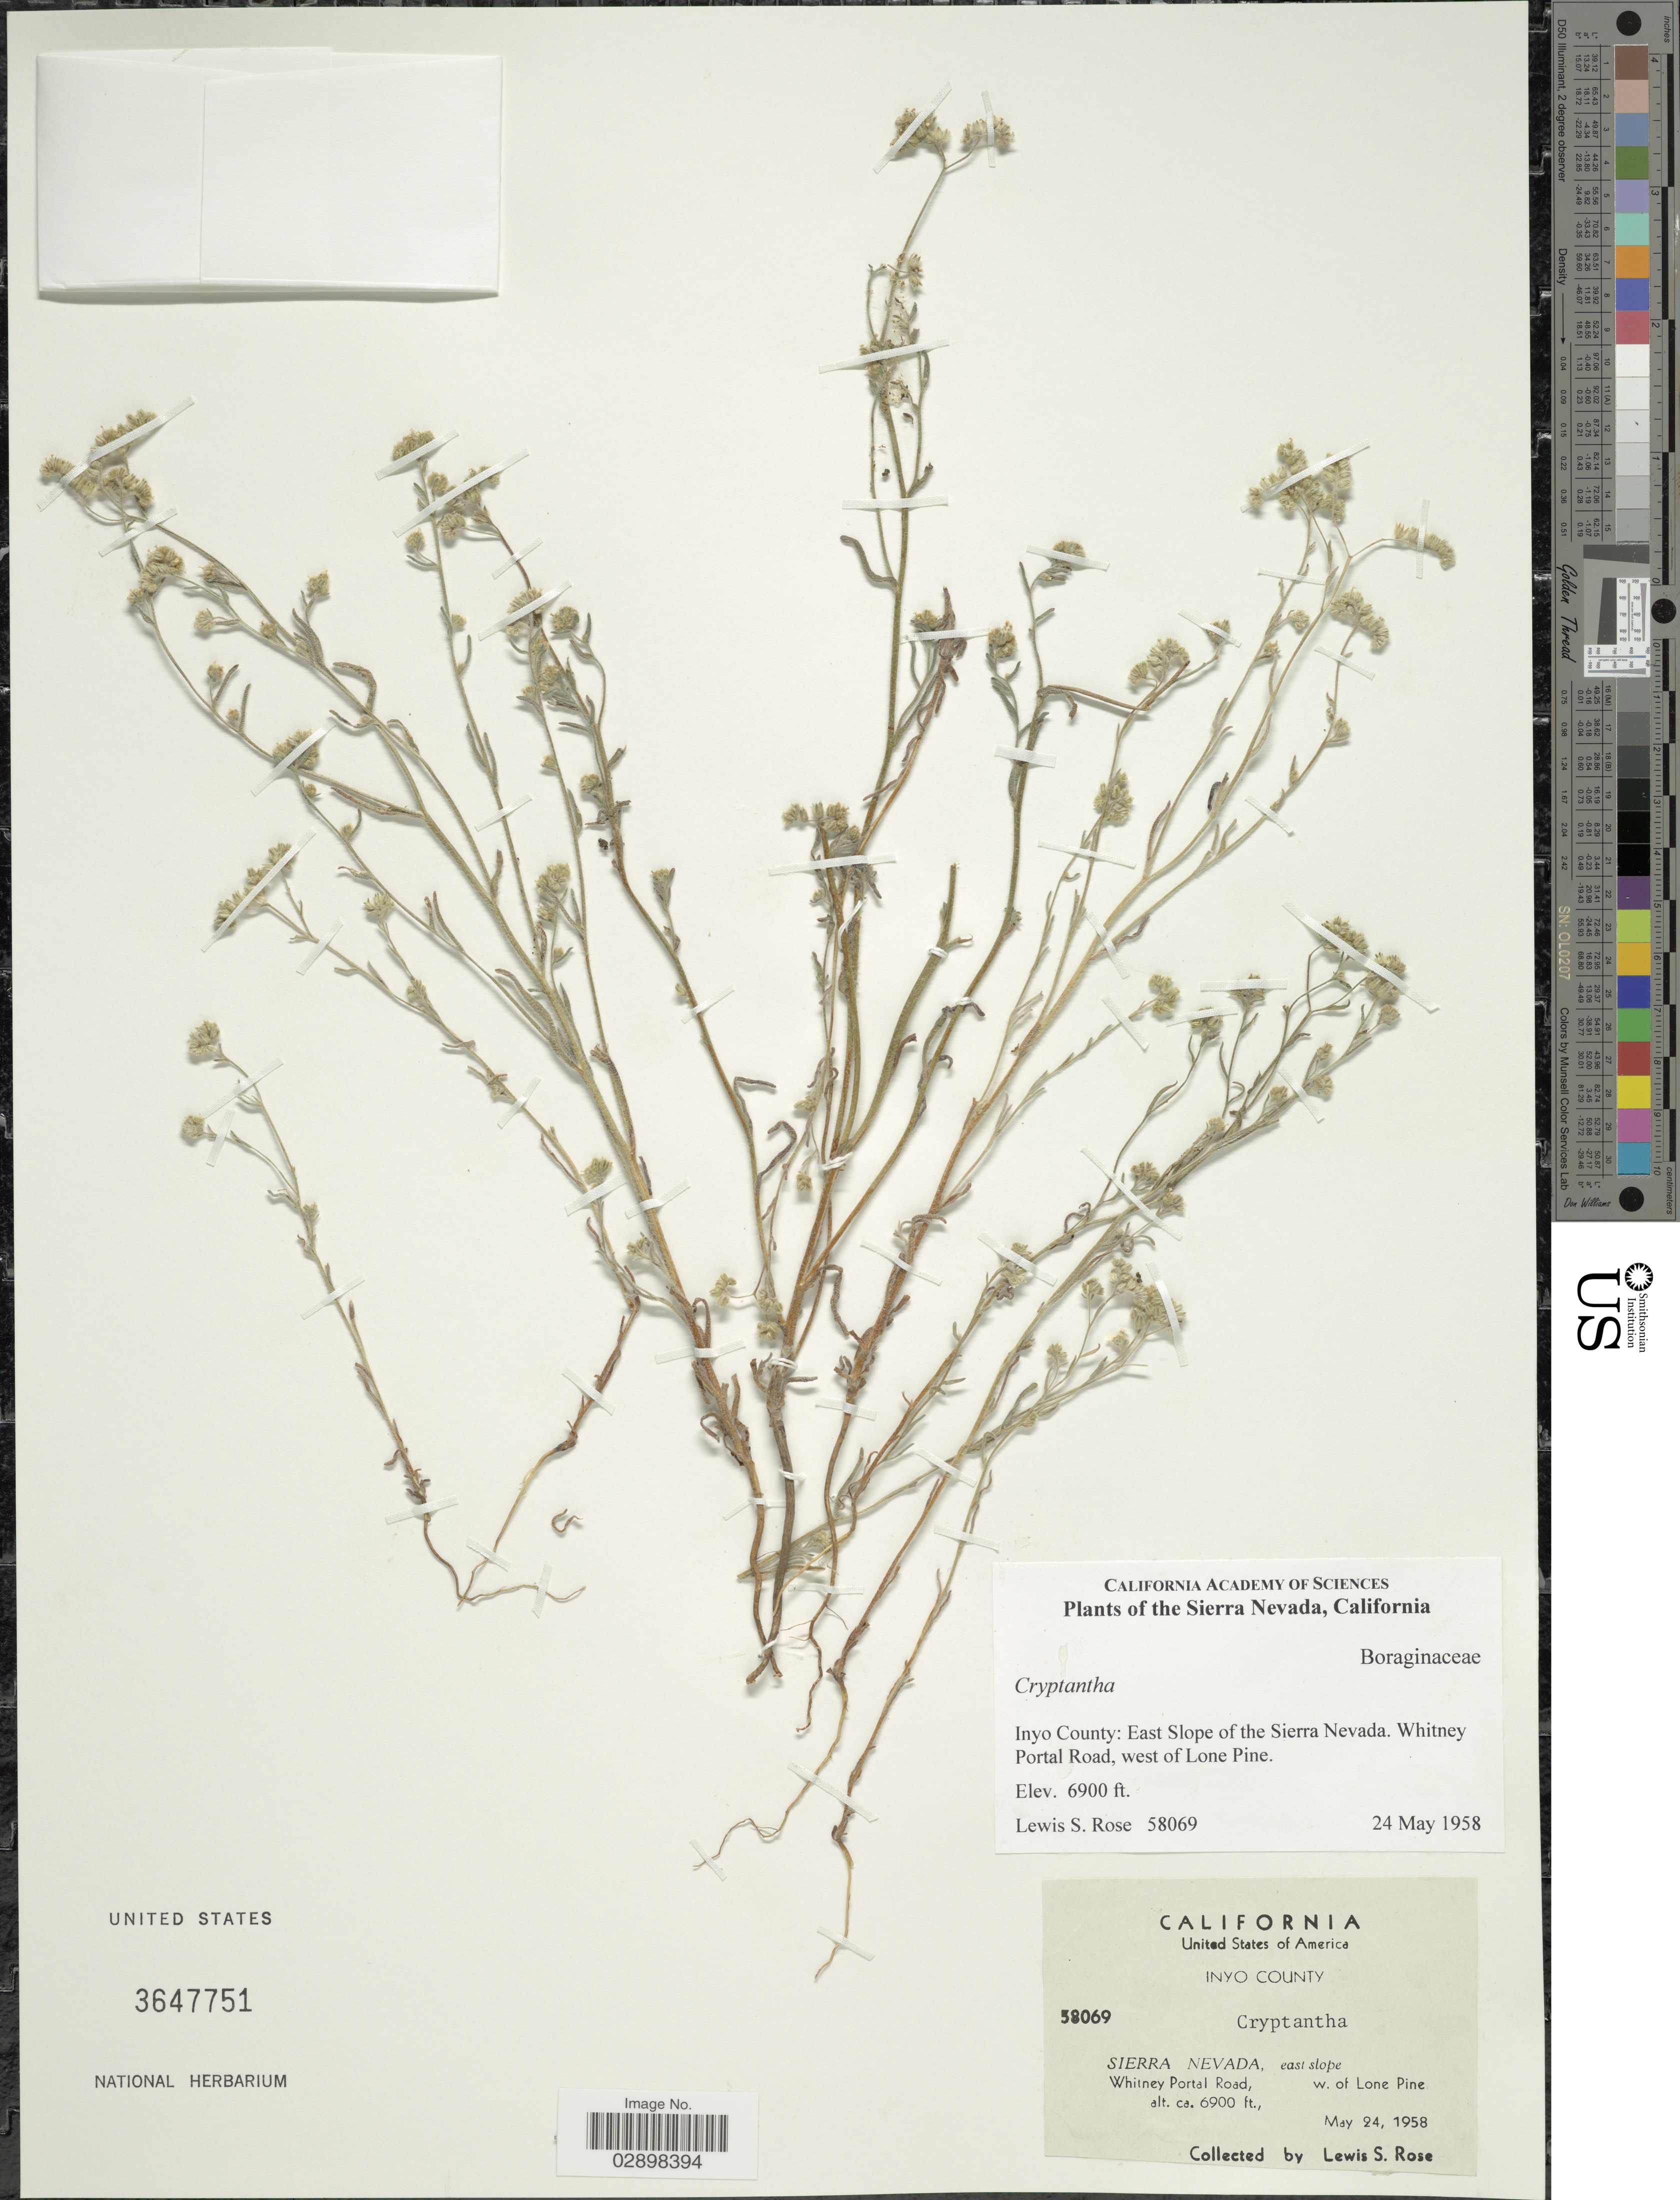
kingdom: Plantae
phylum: Tracheophyta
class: Magnoliopsida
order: Boraginales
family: Boraginaceae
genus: Cryptantha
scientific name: Cryptantha sp.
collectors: L. S. Rose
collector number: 58069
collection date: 1958-05-24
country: United States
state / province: California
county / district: Inyo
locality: Inyo County, Sierra Nevada, east slope, Whitney Portal Road, w. of Lone Pine.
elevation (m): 2103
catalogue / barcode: US 3647751